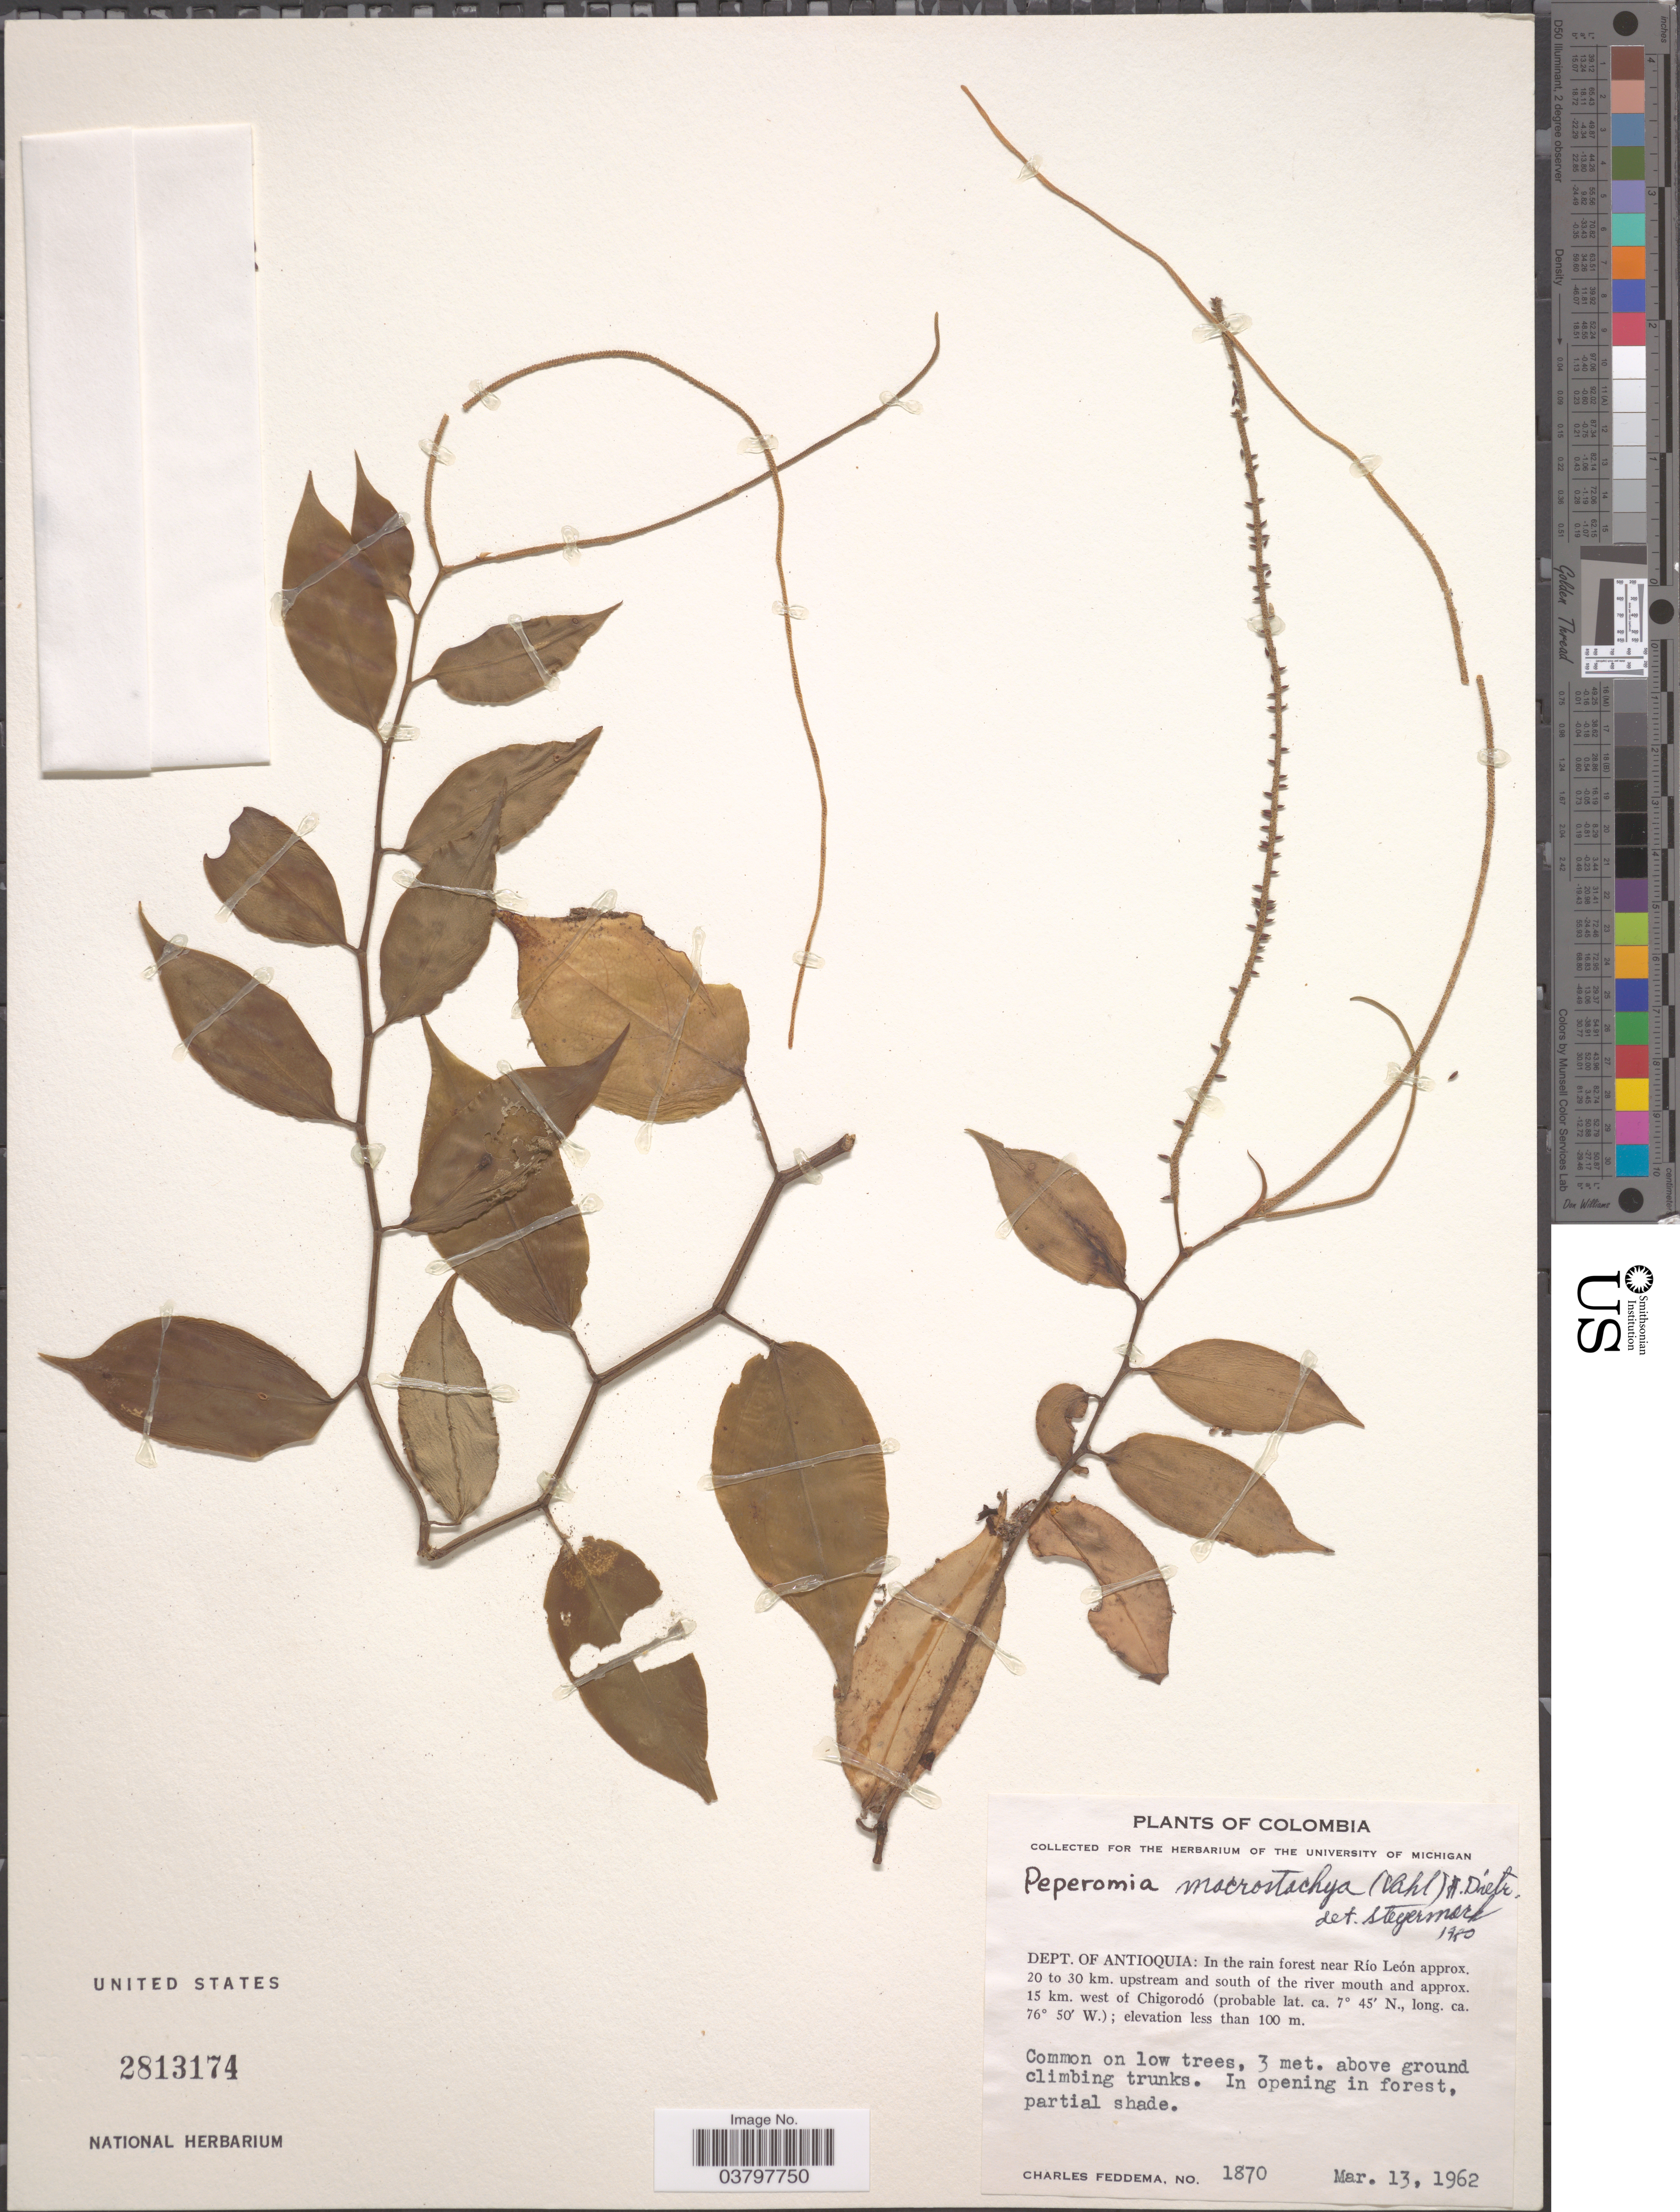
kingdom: Plantae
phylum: Tracheophyta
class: Magnoliopsida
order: Piperales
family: Piperaceae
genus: Peperomia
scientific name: Peperomia macrostachya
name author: (Vahl) A. Dietr.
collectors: C. Feddema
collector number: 1870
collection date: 1962-03-13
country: Colombia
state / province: Antioquia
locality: Dept. of Antioquia: In the rain forest near Río León approx. 20 to 30 km. upstream and south of the river mouth and approx. 15 km west of Chigorodó.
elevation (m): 100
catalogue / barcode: US 2813174